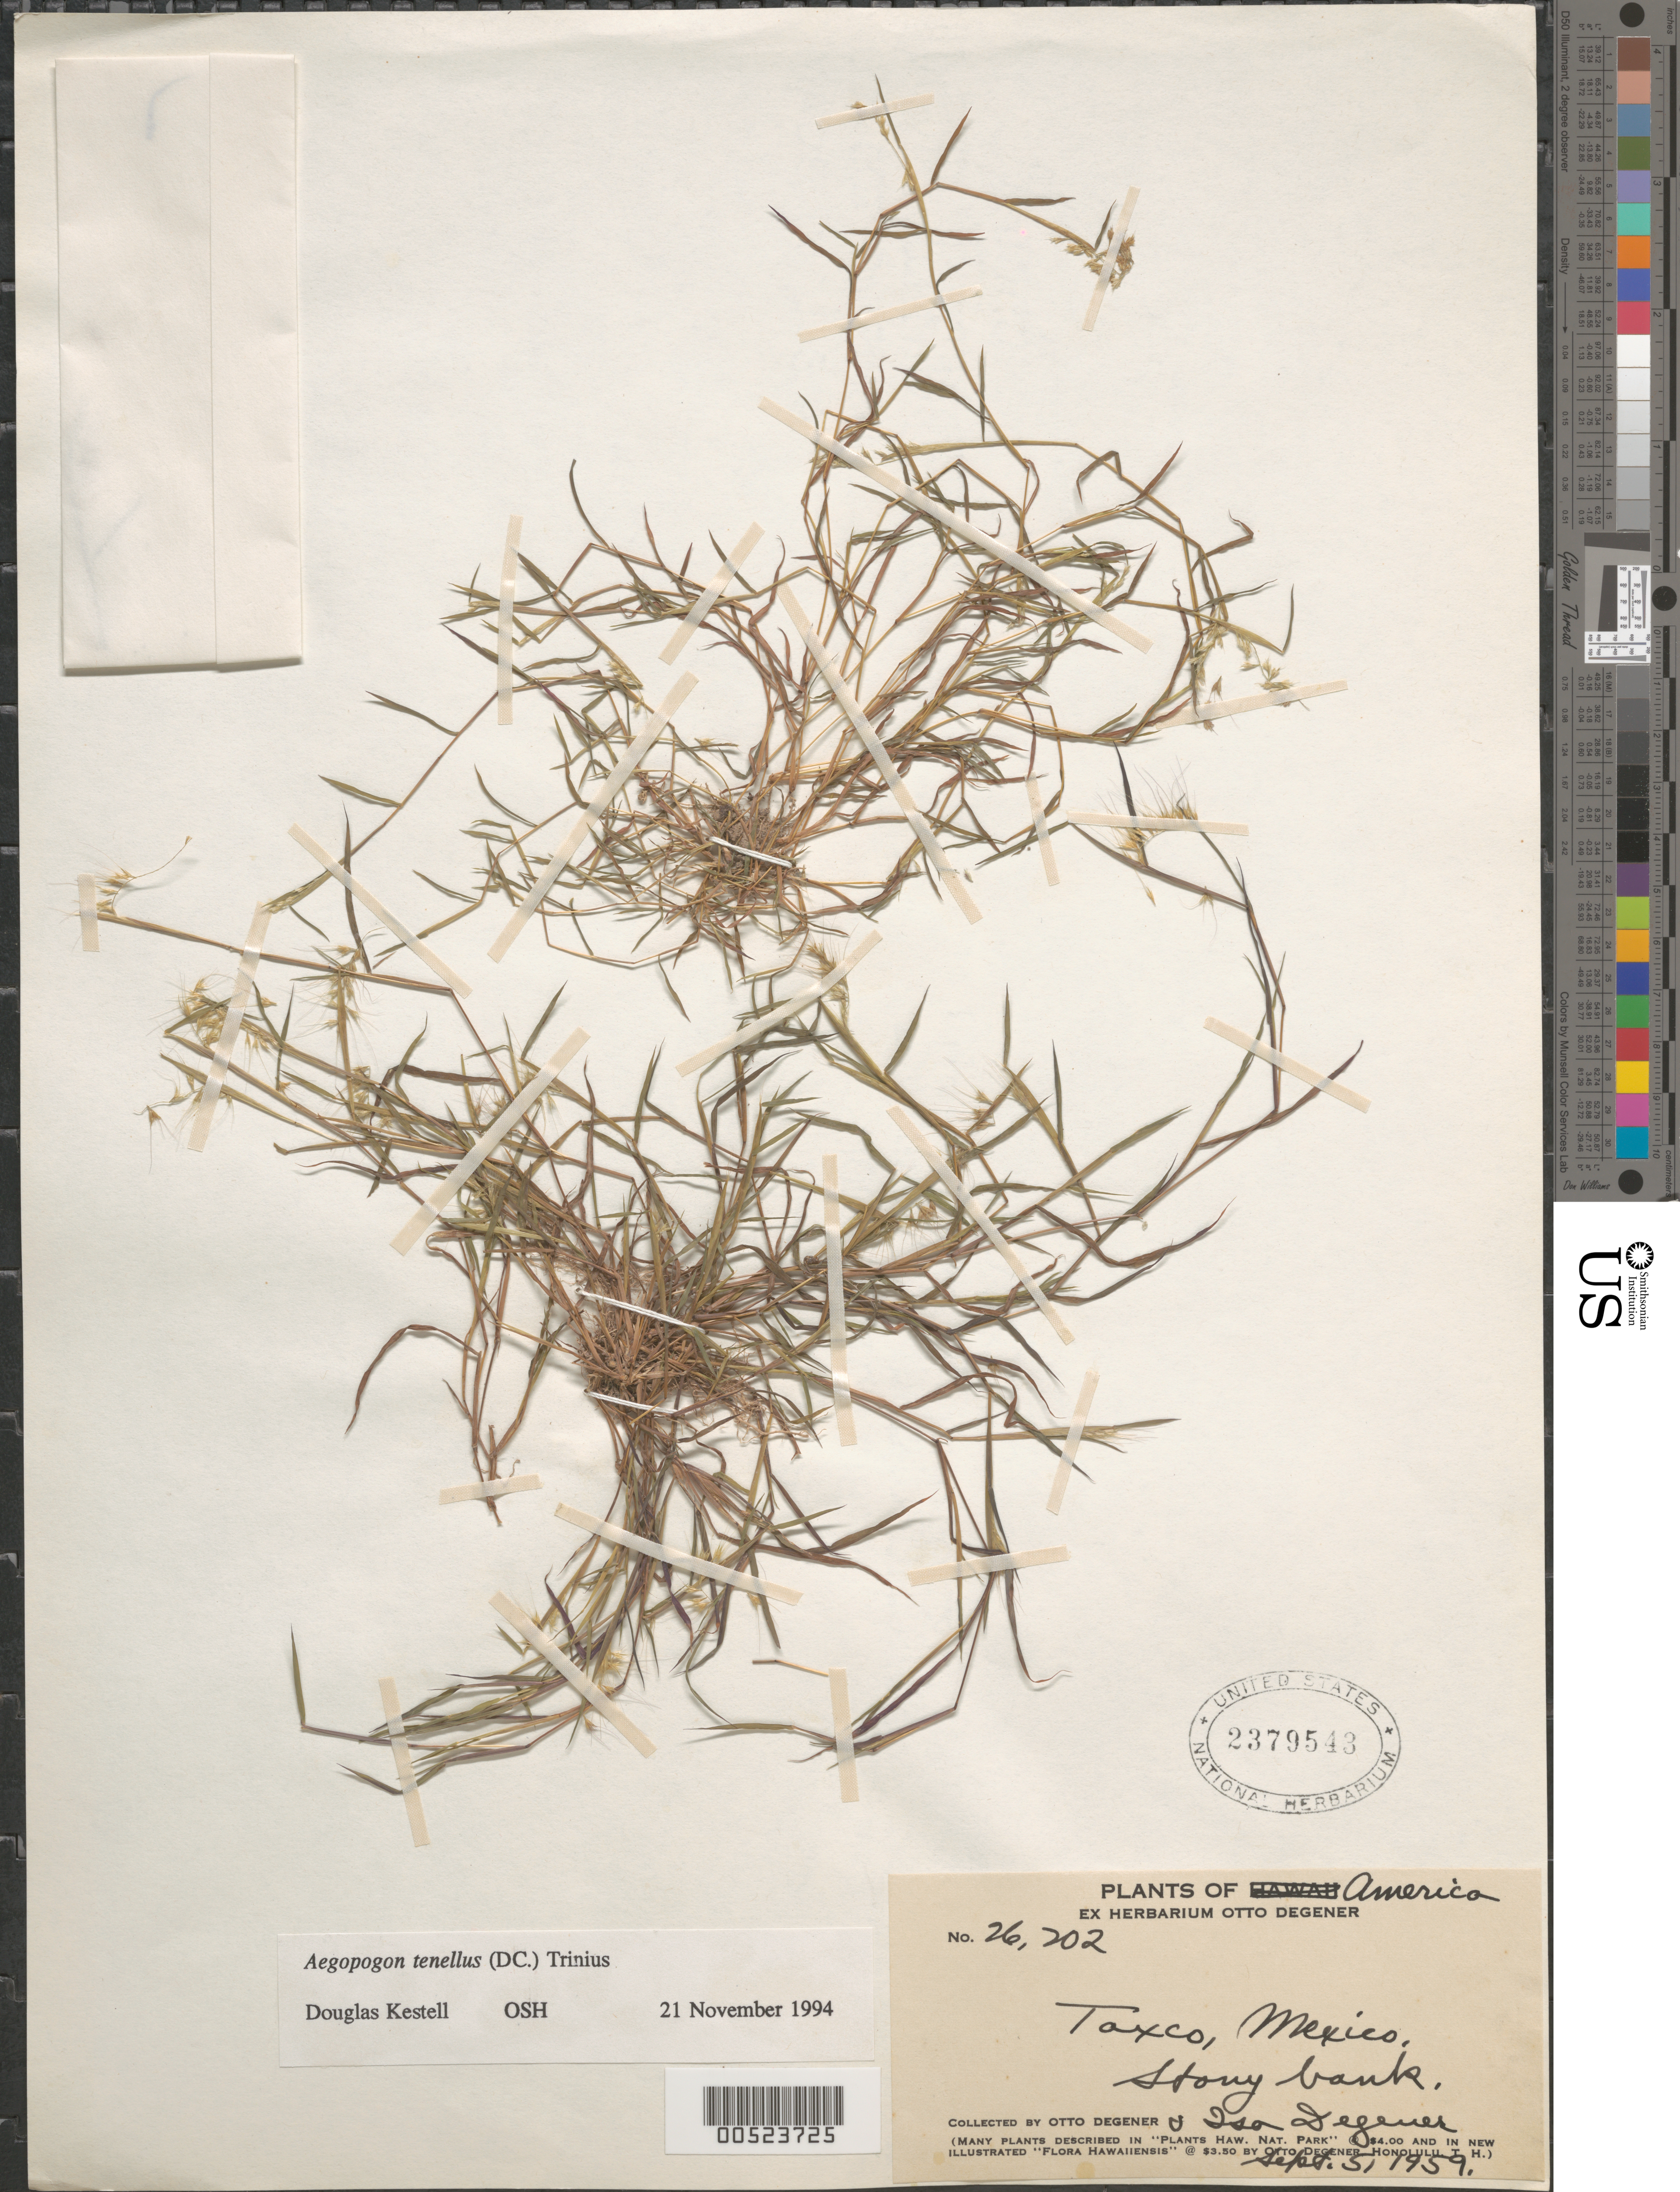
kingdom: Plantae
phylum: Tracheophyta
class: Liliopsida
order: Poales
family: Poaceae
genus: Aegopogon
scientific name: Aegopogon tenellus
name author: (DC.) Trin.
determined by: Kestell, Douglas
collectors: O. Degener & I. Degener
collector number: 26702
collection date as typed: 5 Sep 1959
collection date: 1959-09-05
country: Mexico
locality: Taxco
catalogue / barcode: US 2379543